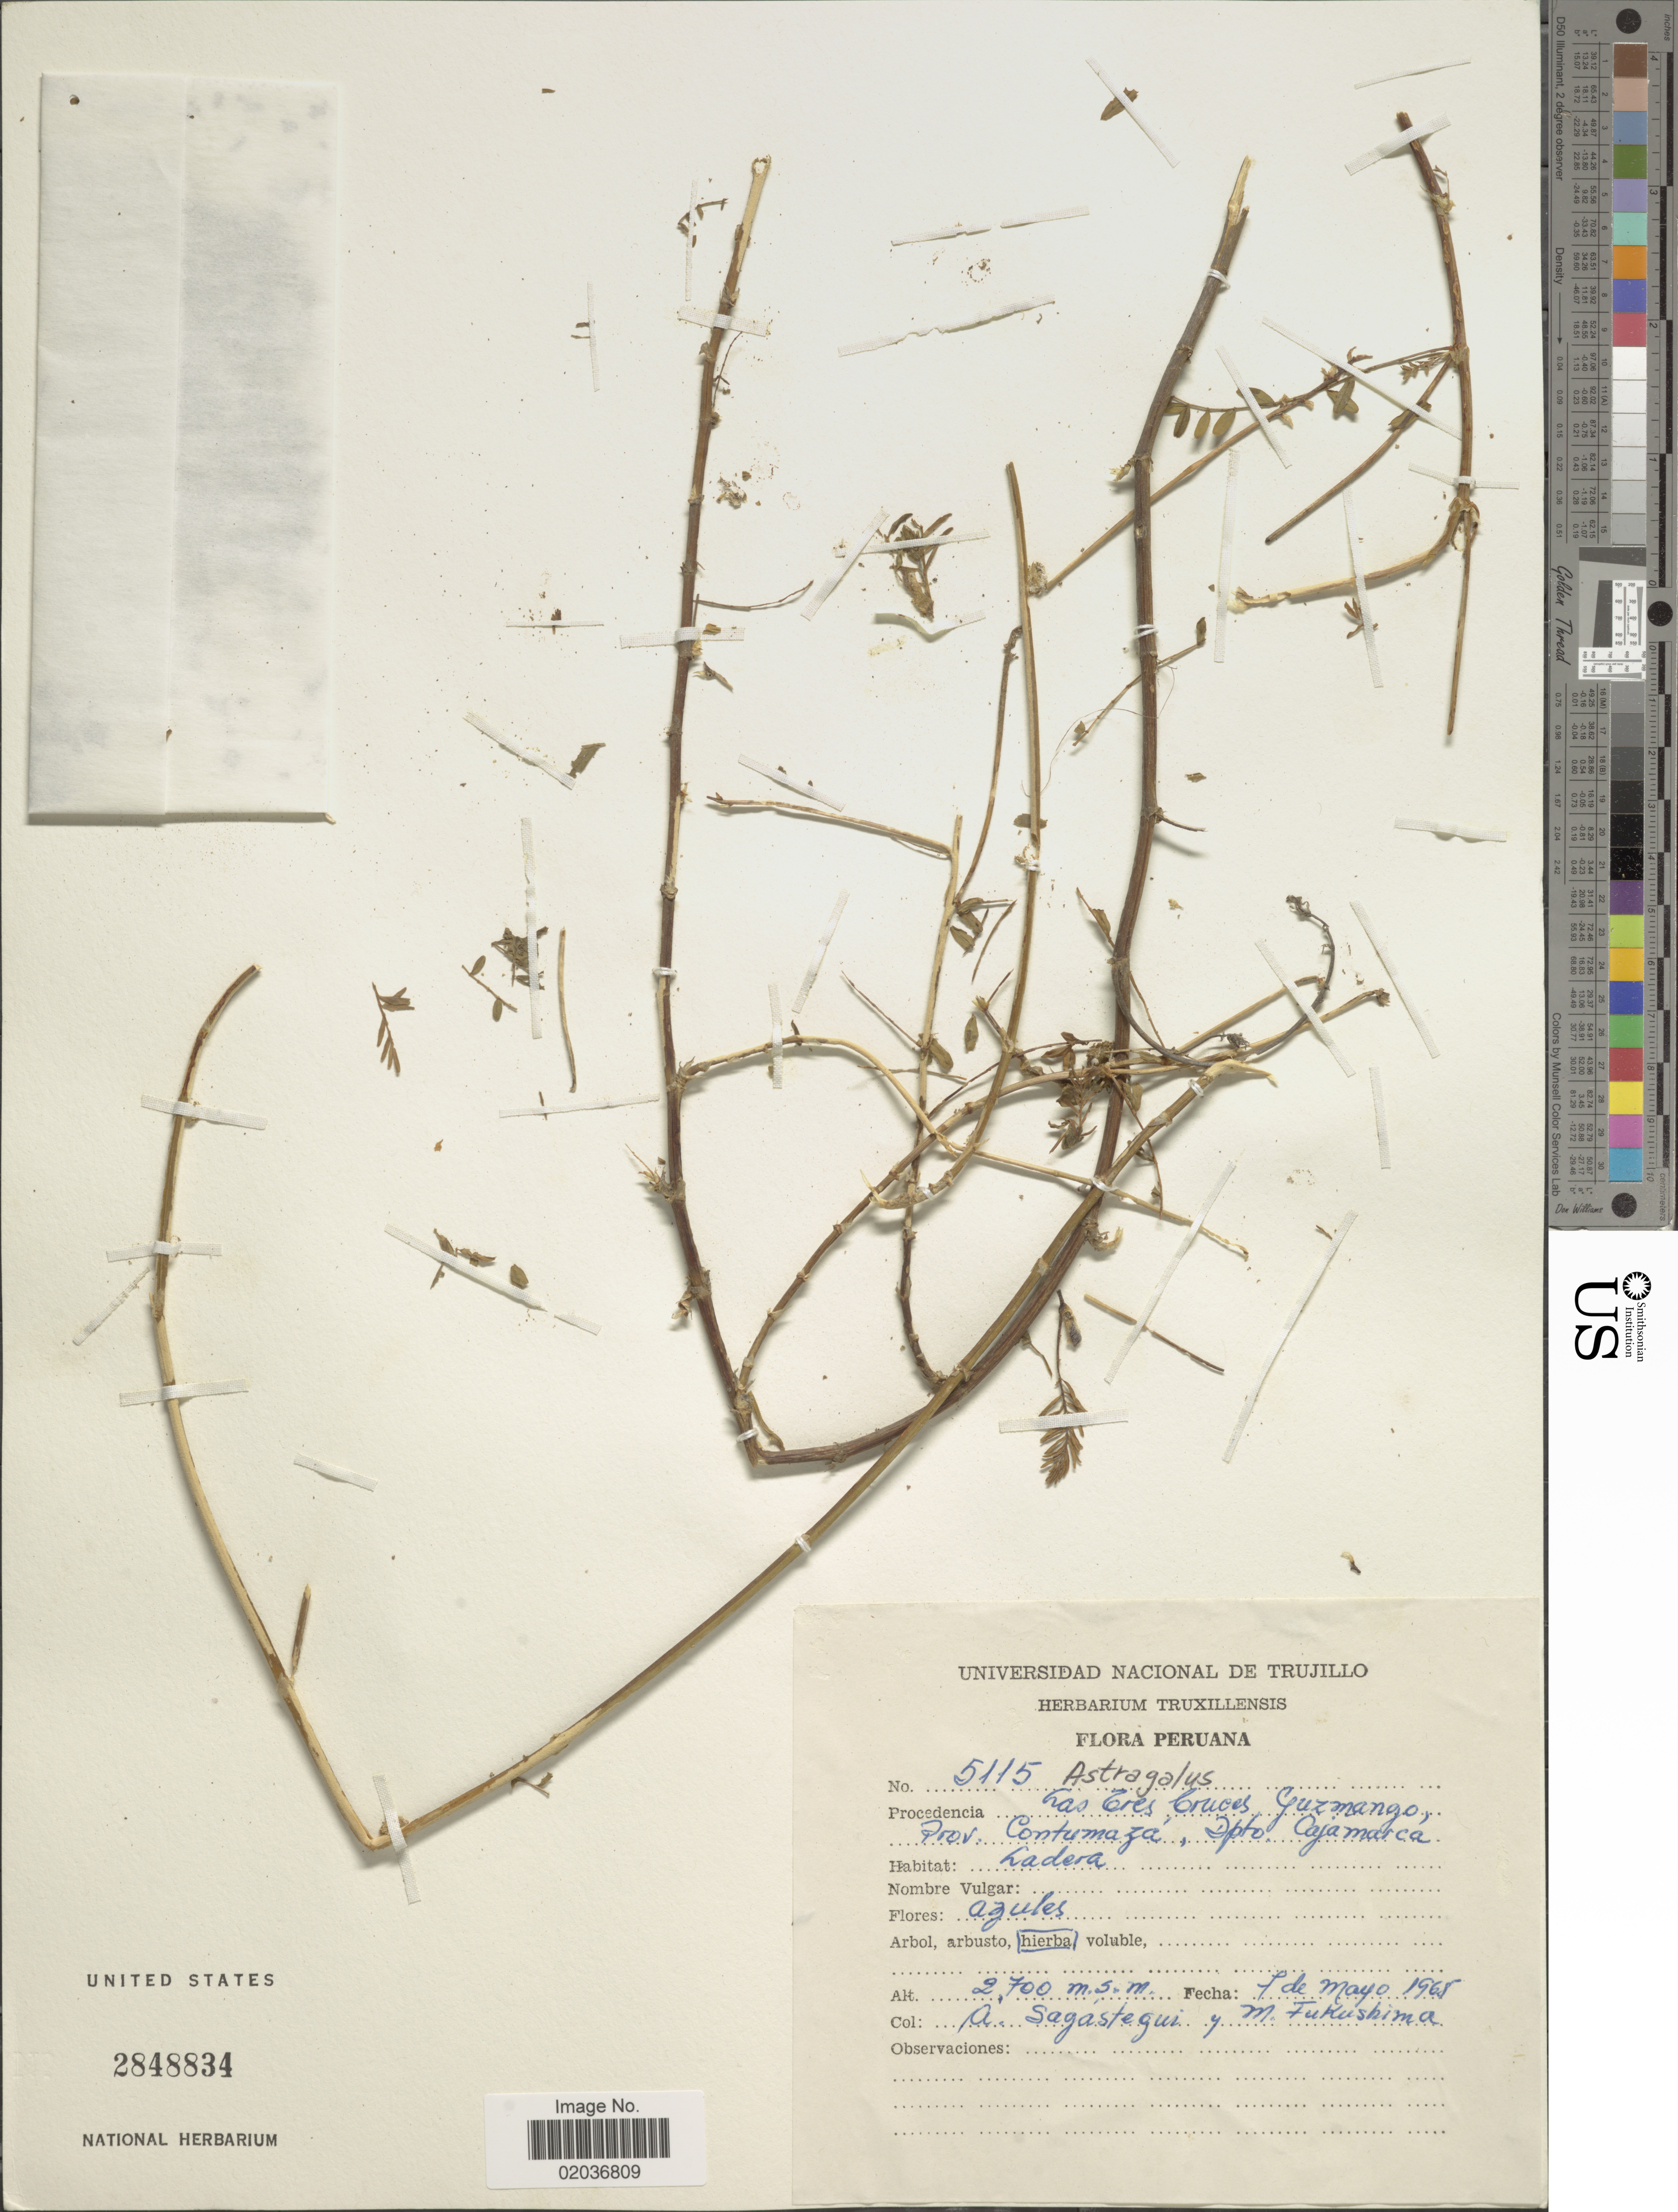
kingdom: Plantae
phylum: Tracheophyta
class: Magnoliopsida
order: Fabales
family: Fabaceae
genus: Astragalus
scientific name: Astragalus sp.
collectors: A. Sagástequi & M. Fukushima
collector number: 5115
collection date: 1968-05-07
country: Peru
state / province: Cajamarca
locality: Las Tres Cruces Guzmango, Prov. Contumaza, Dpto Cajamarca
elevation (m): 2700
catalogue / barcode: US 2848834